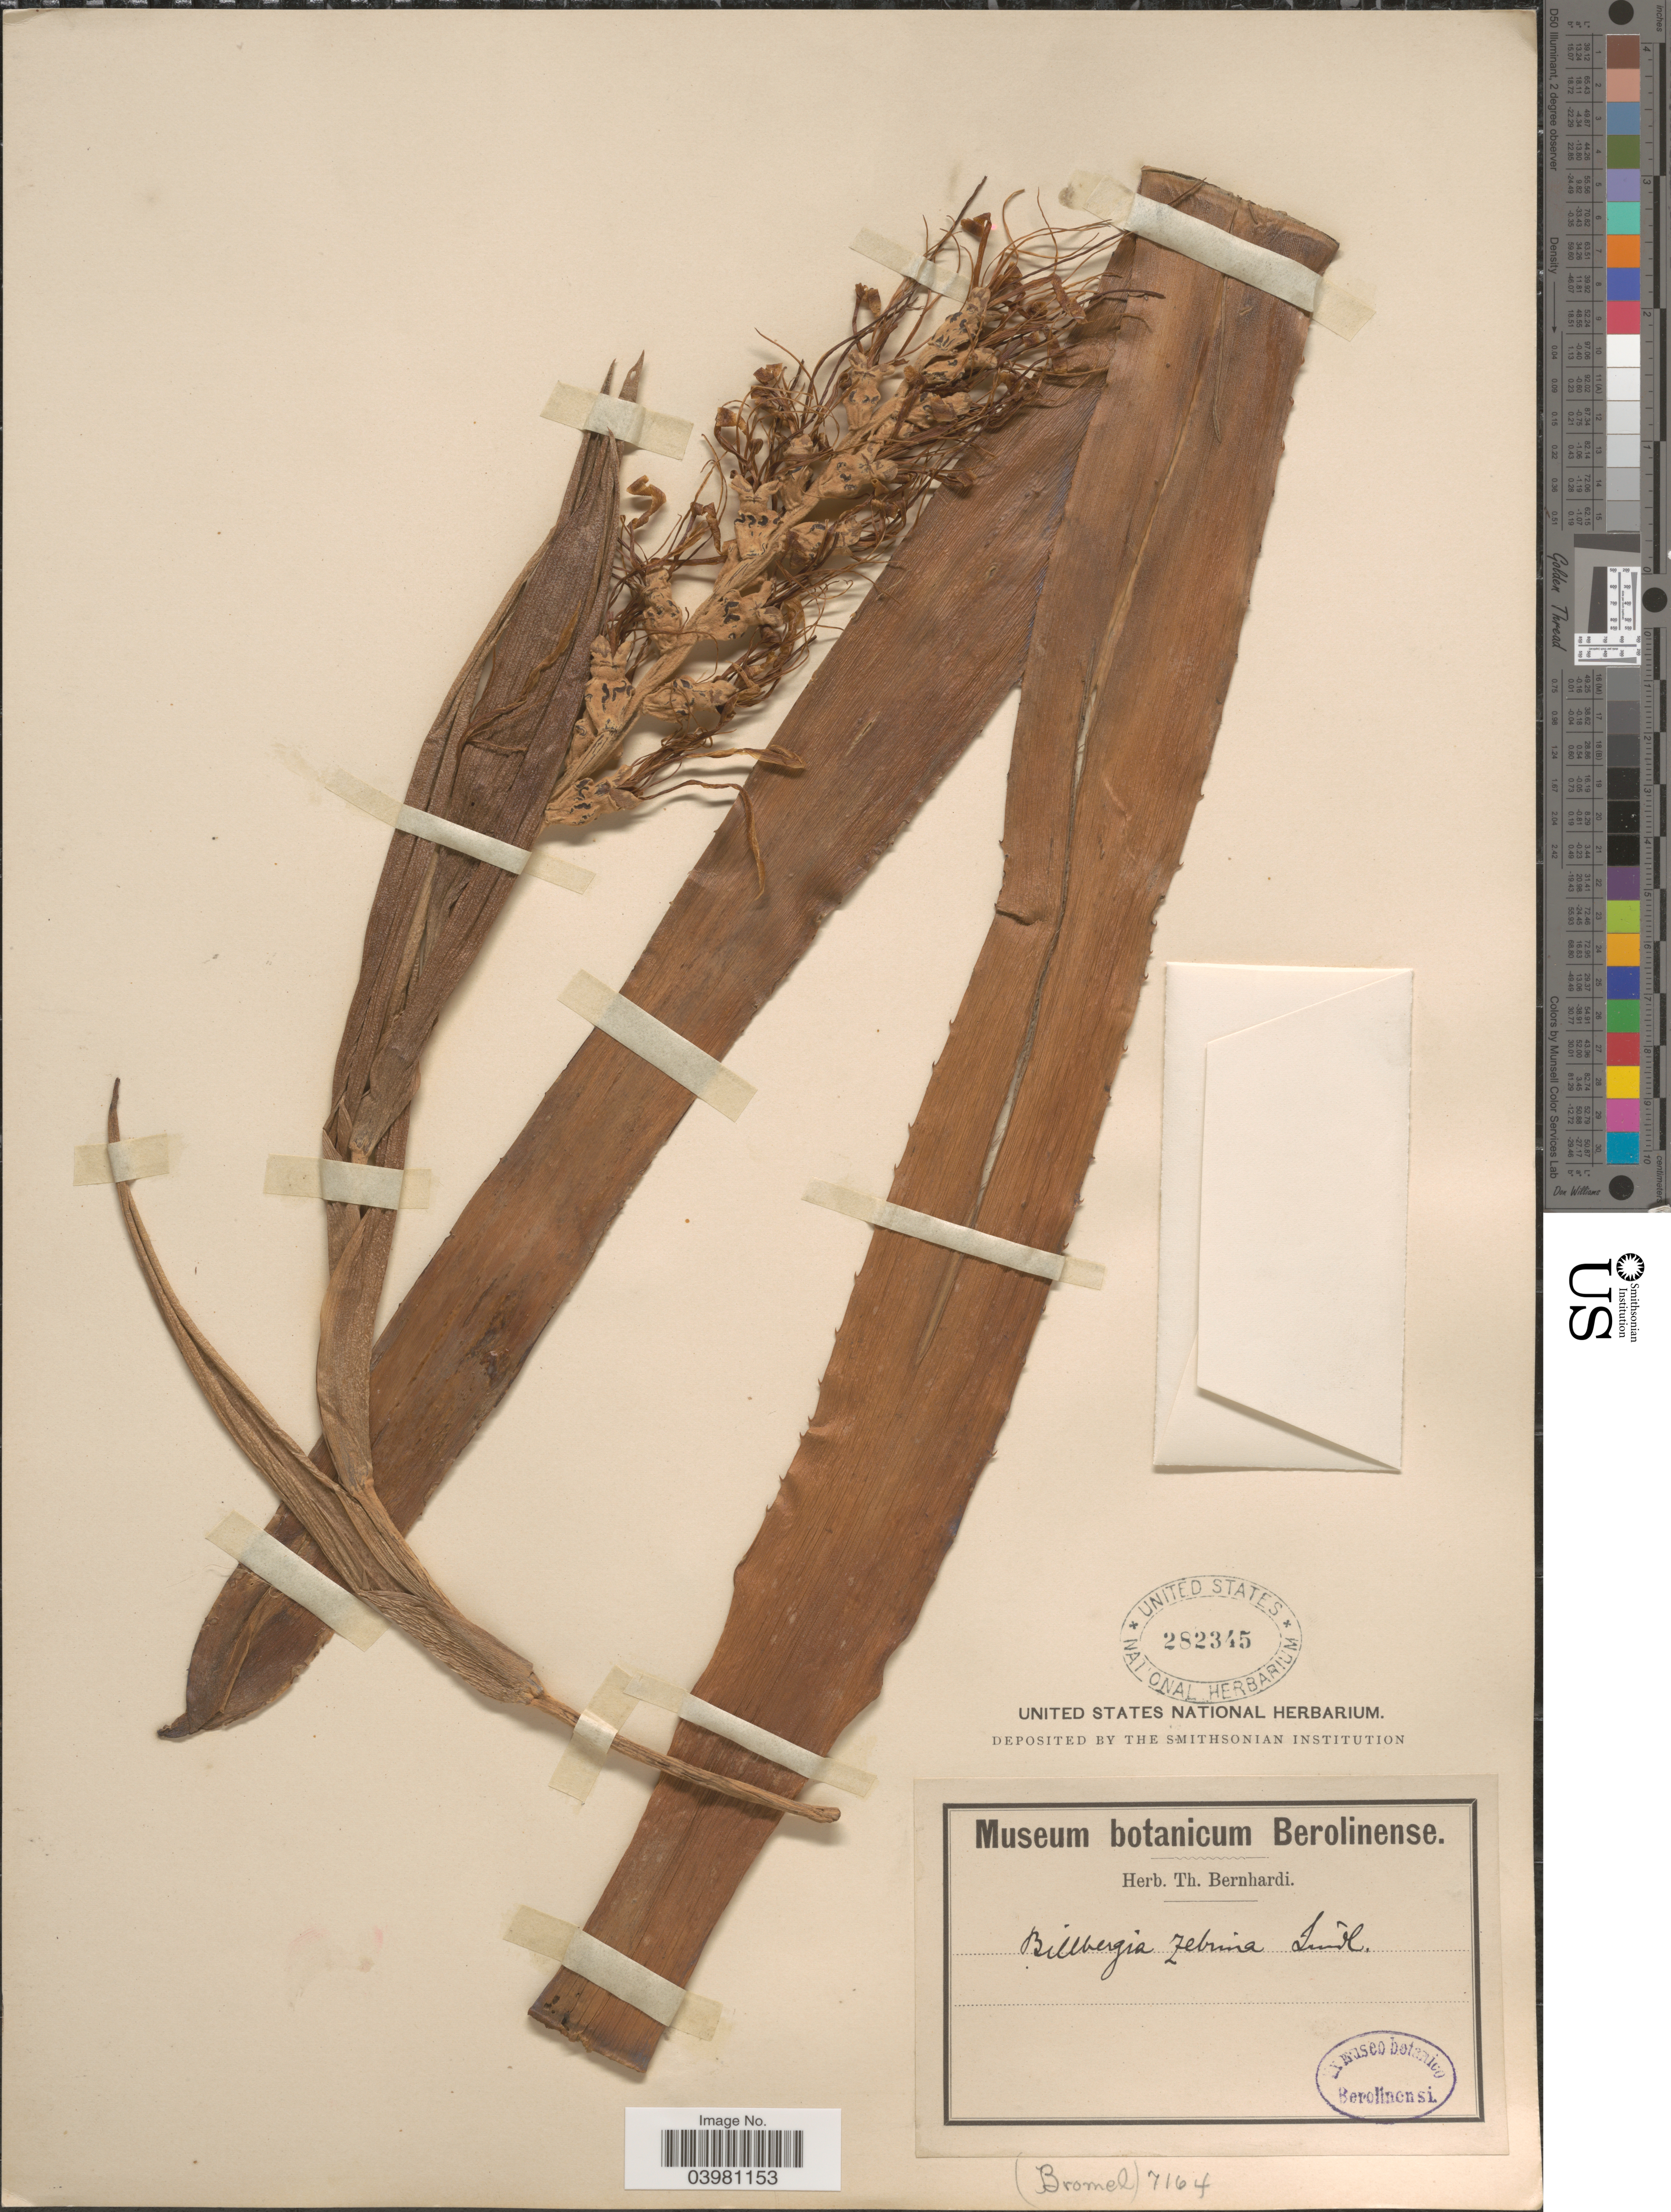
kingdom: Plantae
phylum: Tracheophyta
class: Liliopsida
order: Poales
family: Bromeliaceae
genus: Billbergia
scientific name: Billbergia zebrina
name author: (Herb.) Lindl.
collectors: Ex herb. Th. Bernhardi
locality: Bromel.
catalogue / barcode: US 282345